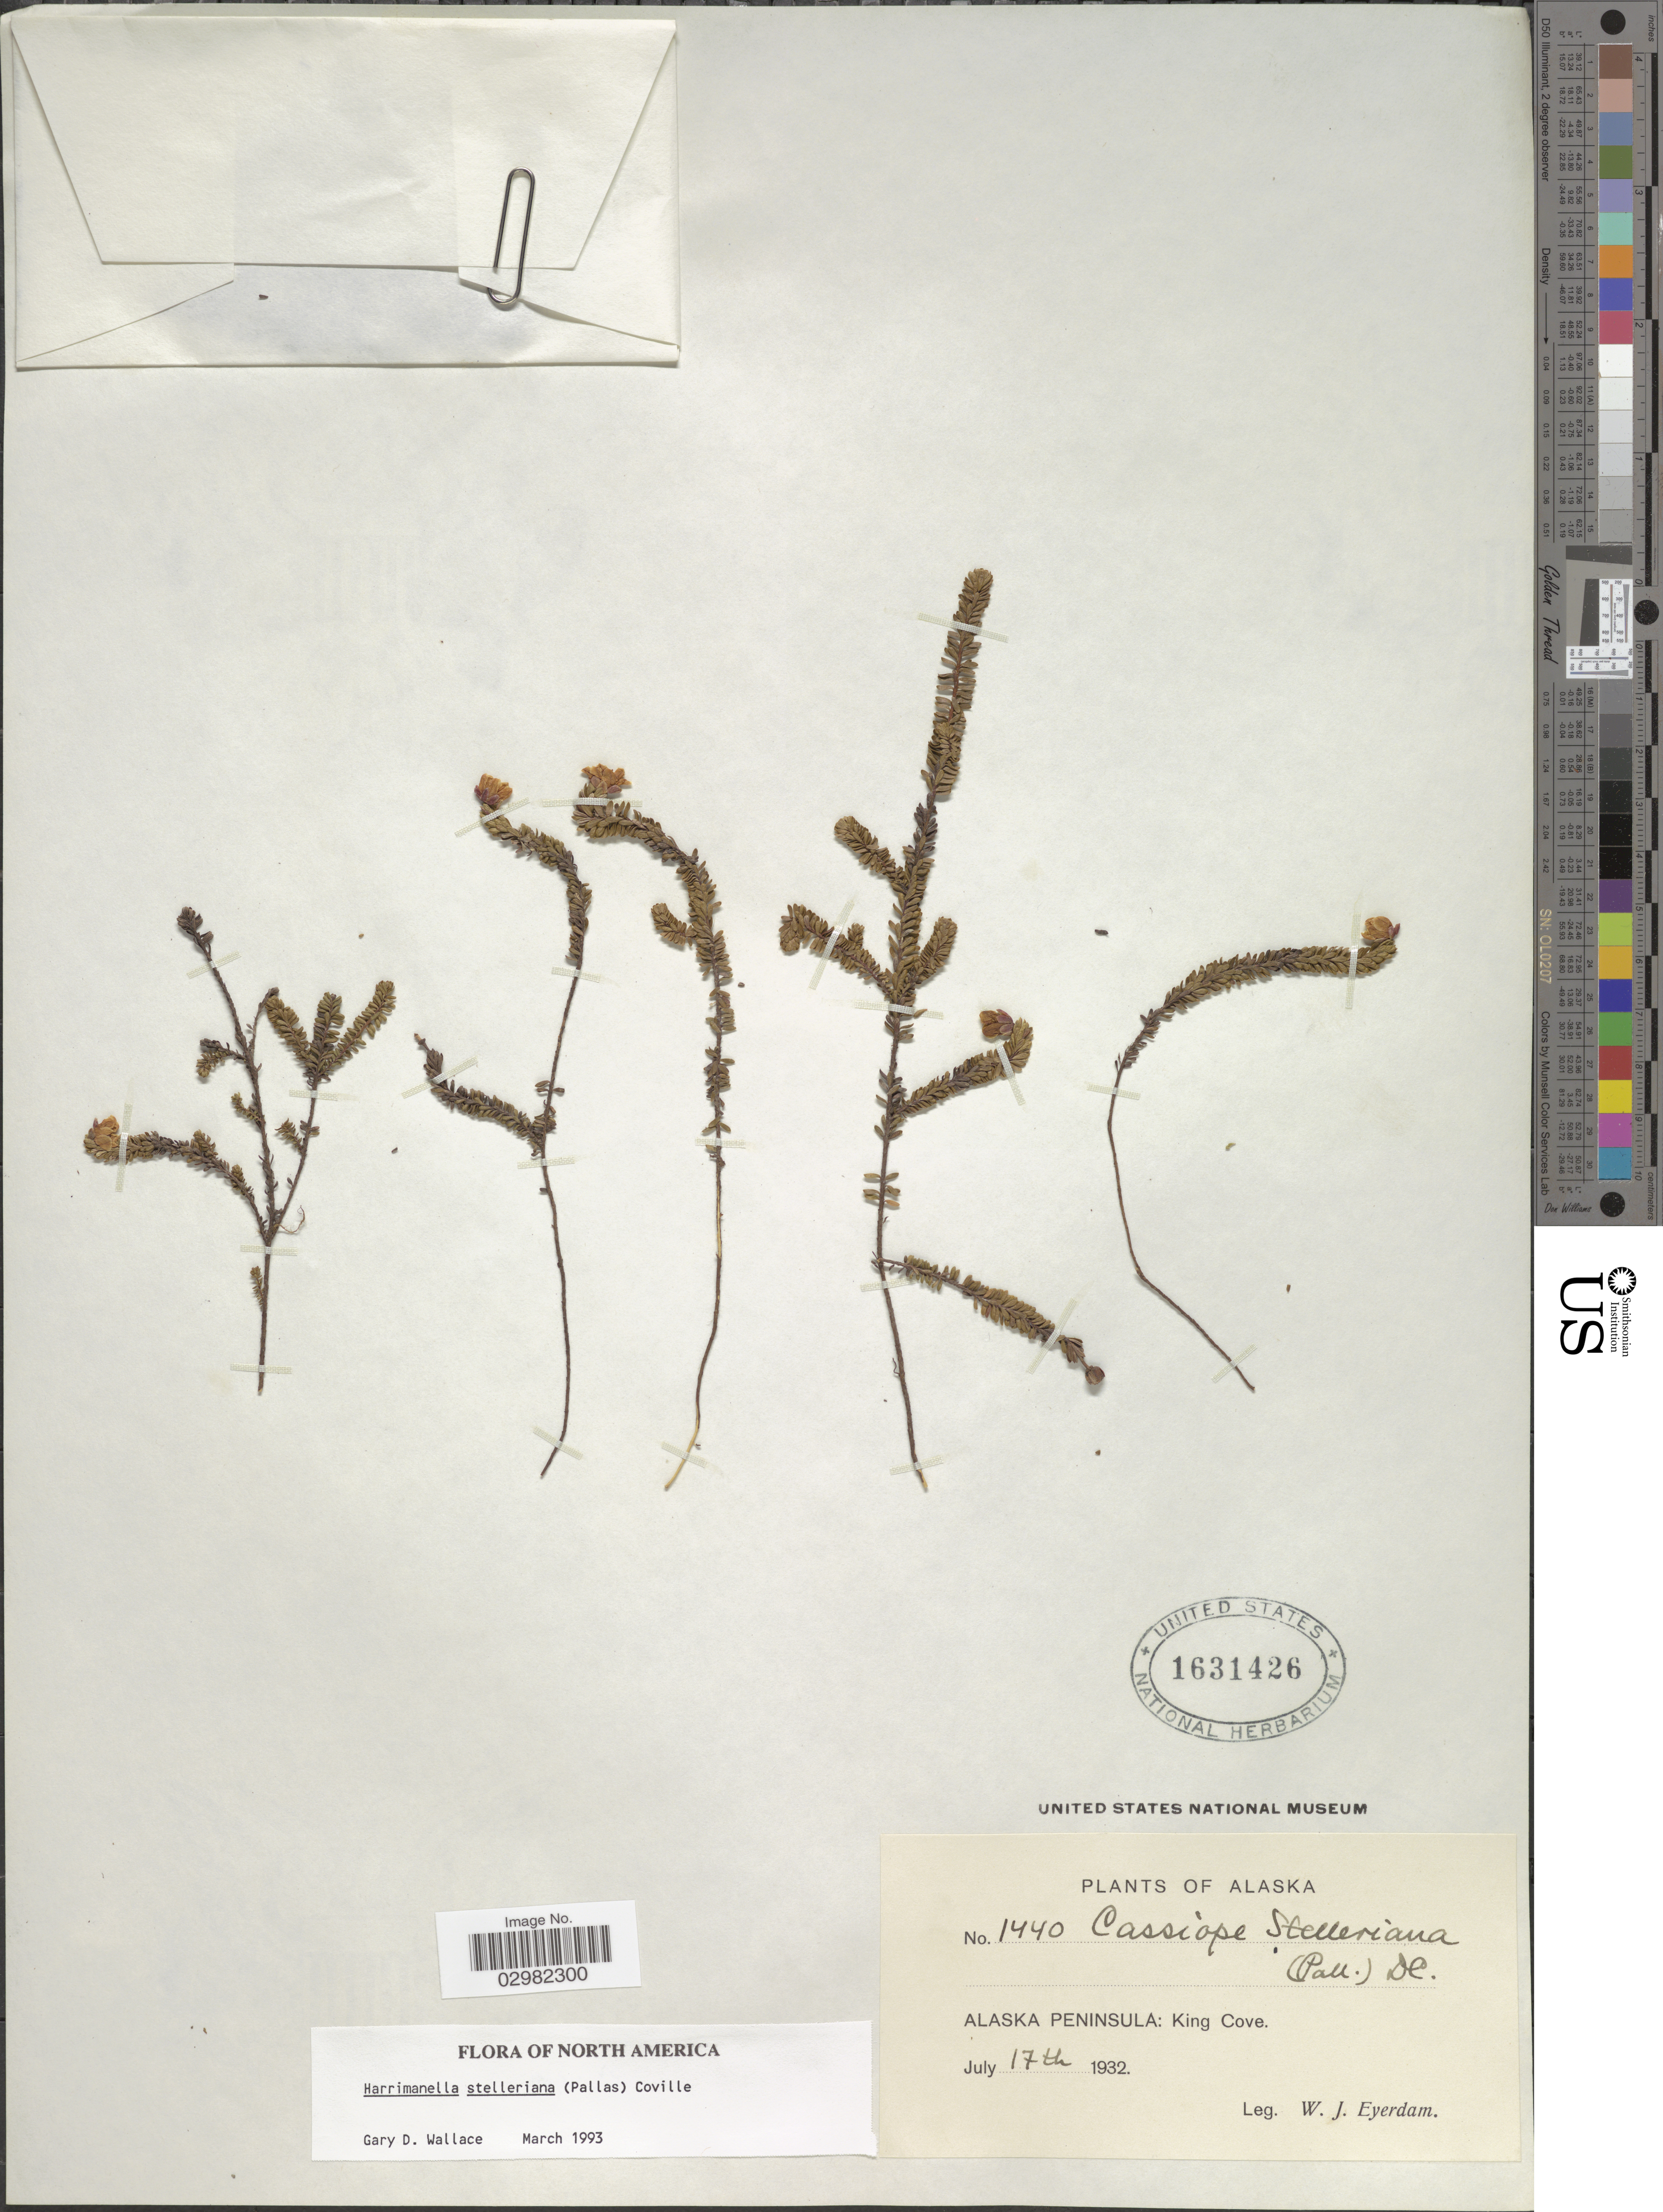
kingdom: Plantae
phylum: Tracheophyta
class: Magnoliopsida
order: Ericales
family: Ericaceae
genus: Harrimanella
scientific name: Harrimanella stelleriana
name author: (Pall.) Coville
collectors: W. J. Eyerdam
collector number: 1440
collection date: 1932-07-17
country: United States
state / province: Alaska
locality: Alaska Peninsula: King Cove.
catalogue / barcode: US 1631426